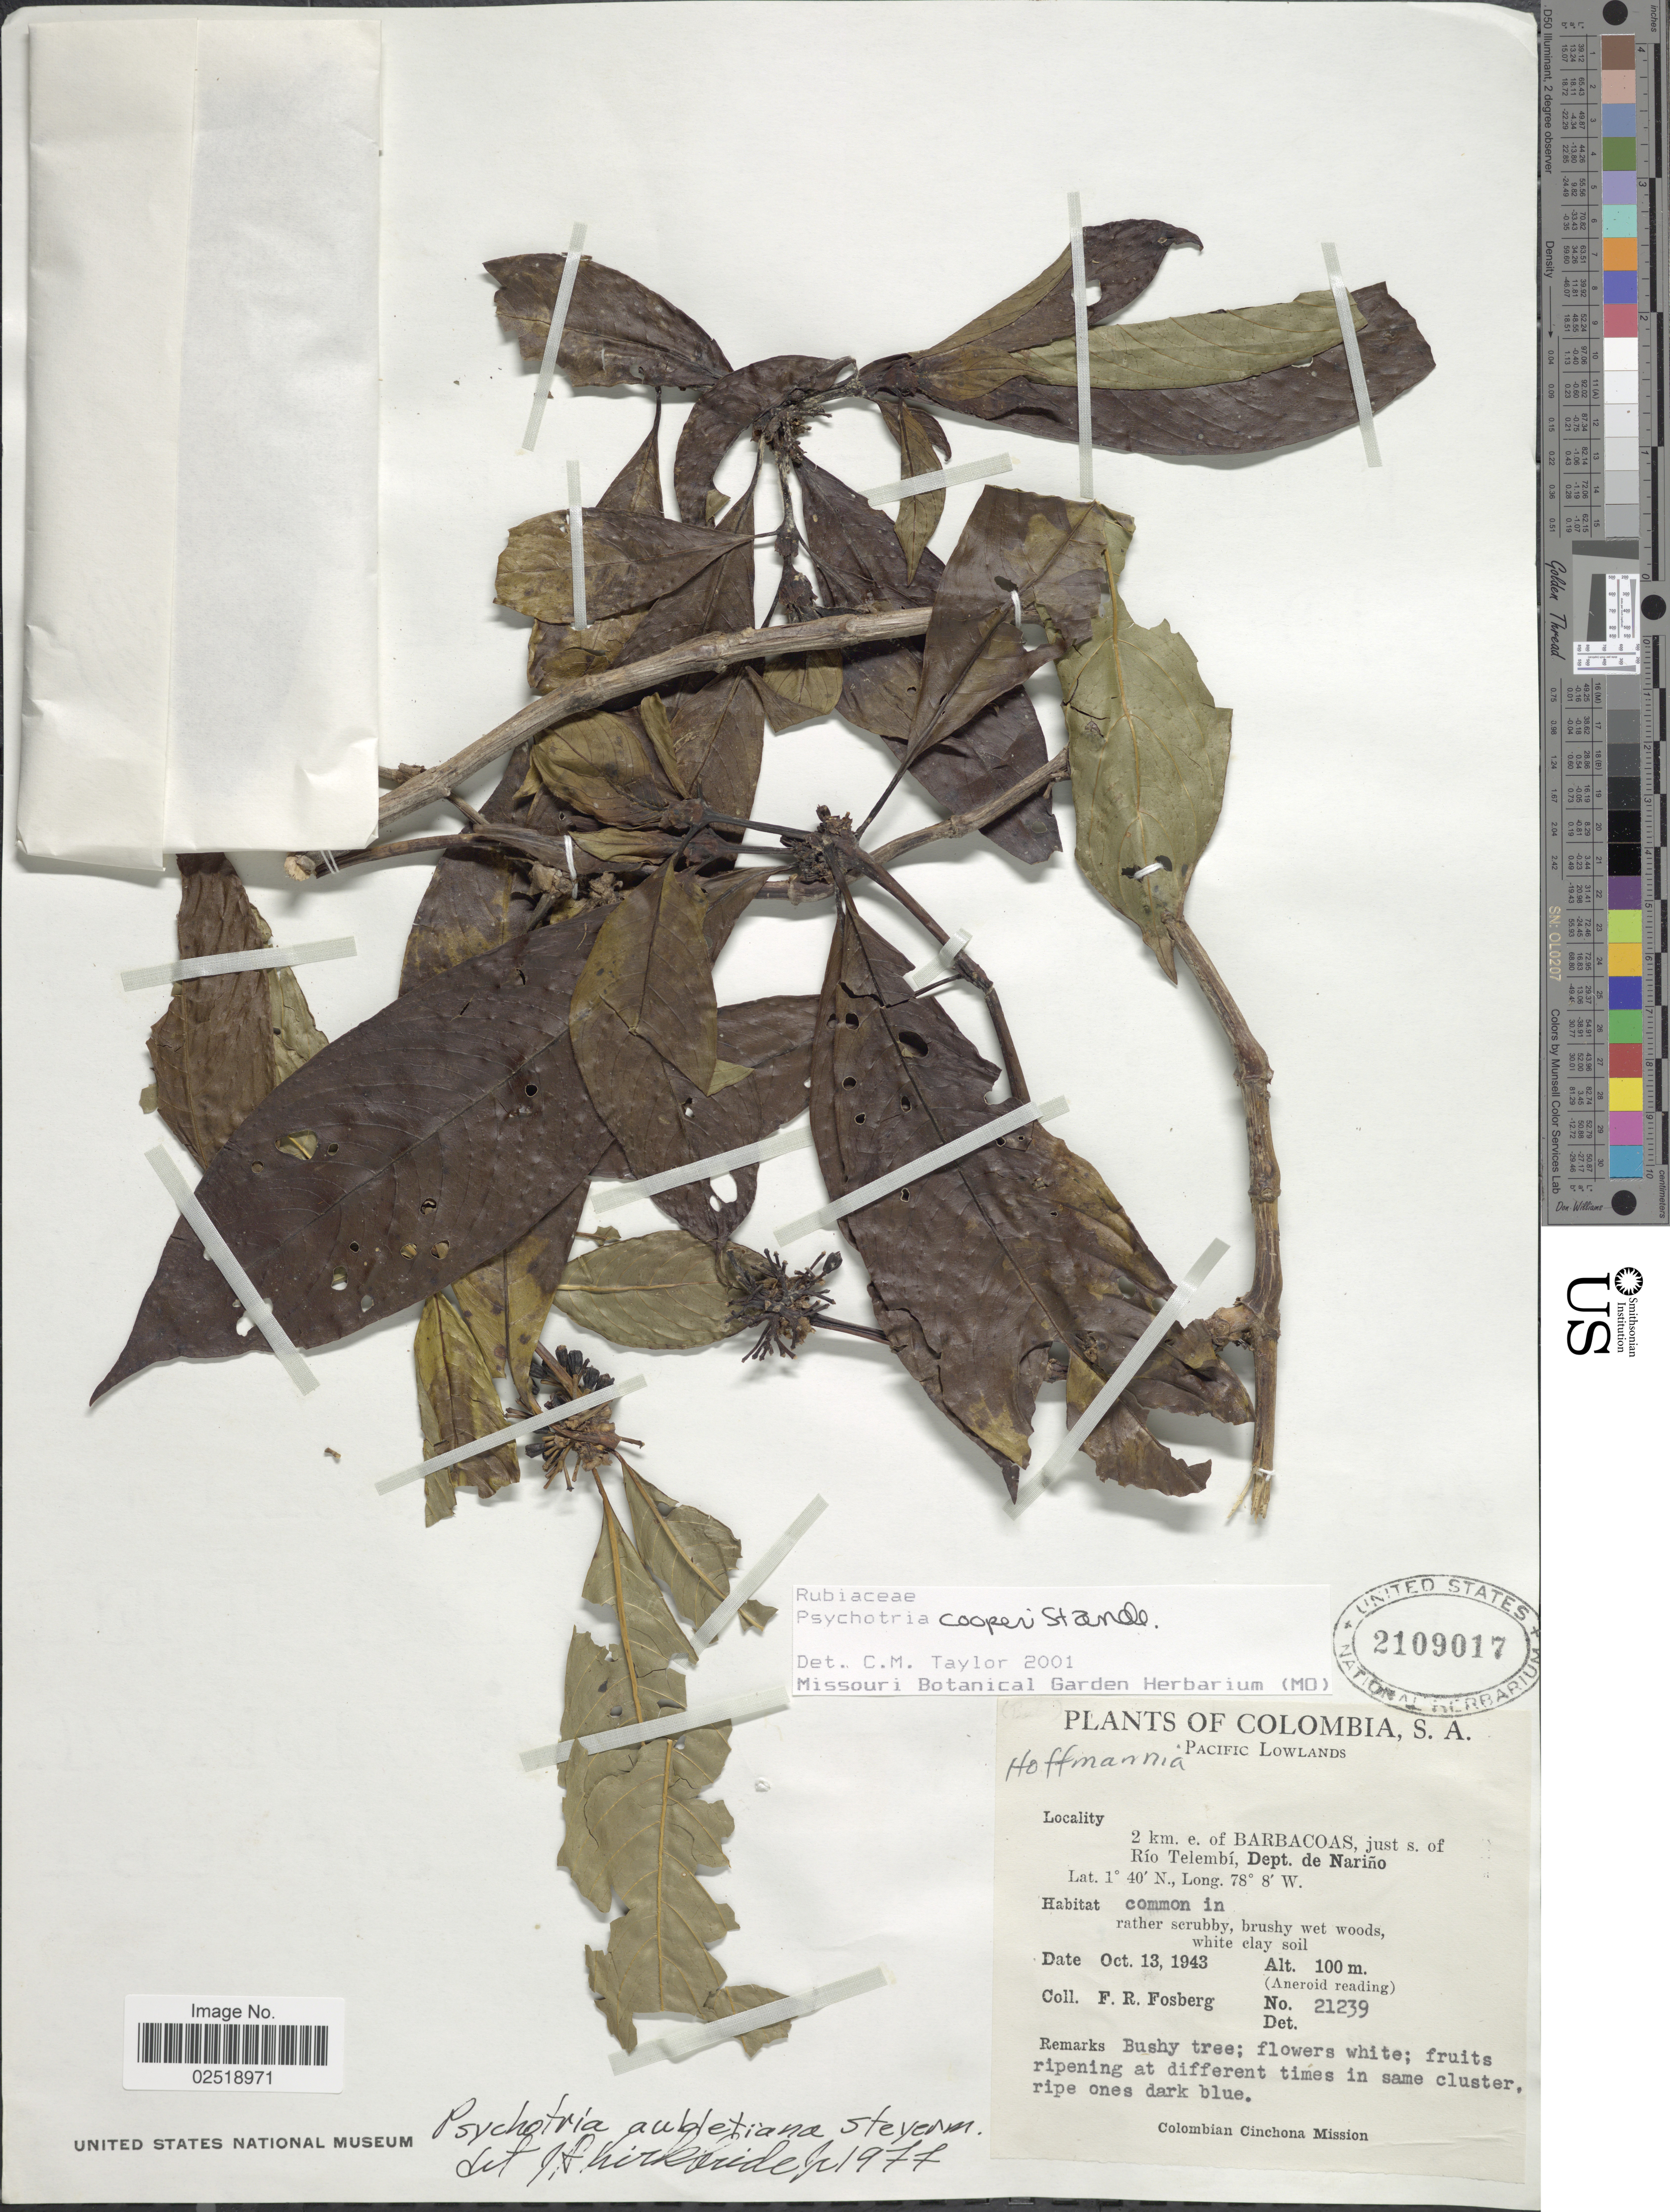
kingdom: Plantae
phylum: Tracheophyta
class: Magnoliopsida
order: Gentianales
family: Rubiaceae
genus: Psychotria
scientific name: Psychotria cooperi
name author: Standl.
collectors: F. R. Fosberg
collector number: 21239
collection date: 1943-10-13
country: Colombia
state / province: Nariño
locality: Pacific Lowlands, 2 km e of Barbacoas, just s. of Río Telembí, Dept de Nariño, common in rather scrubby, brushy wet woods, white clay soil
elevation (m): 100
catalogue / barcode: US 2109017